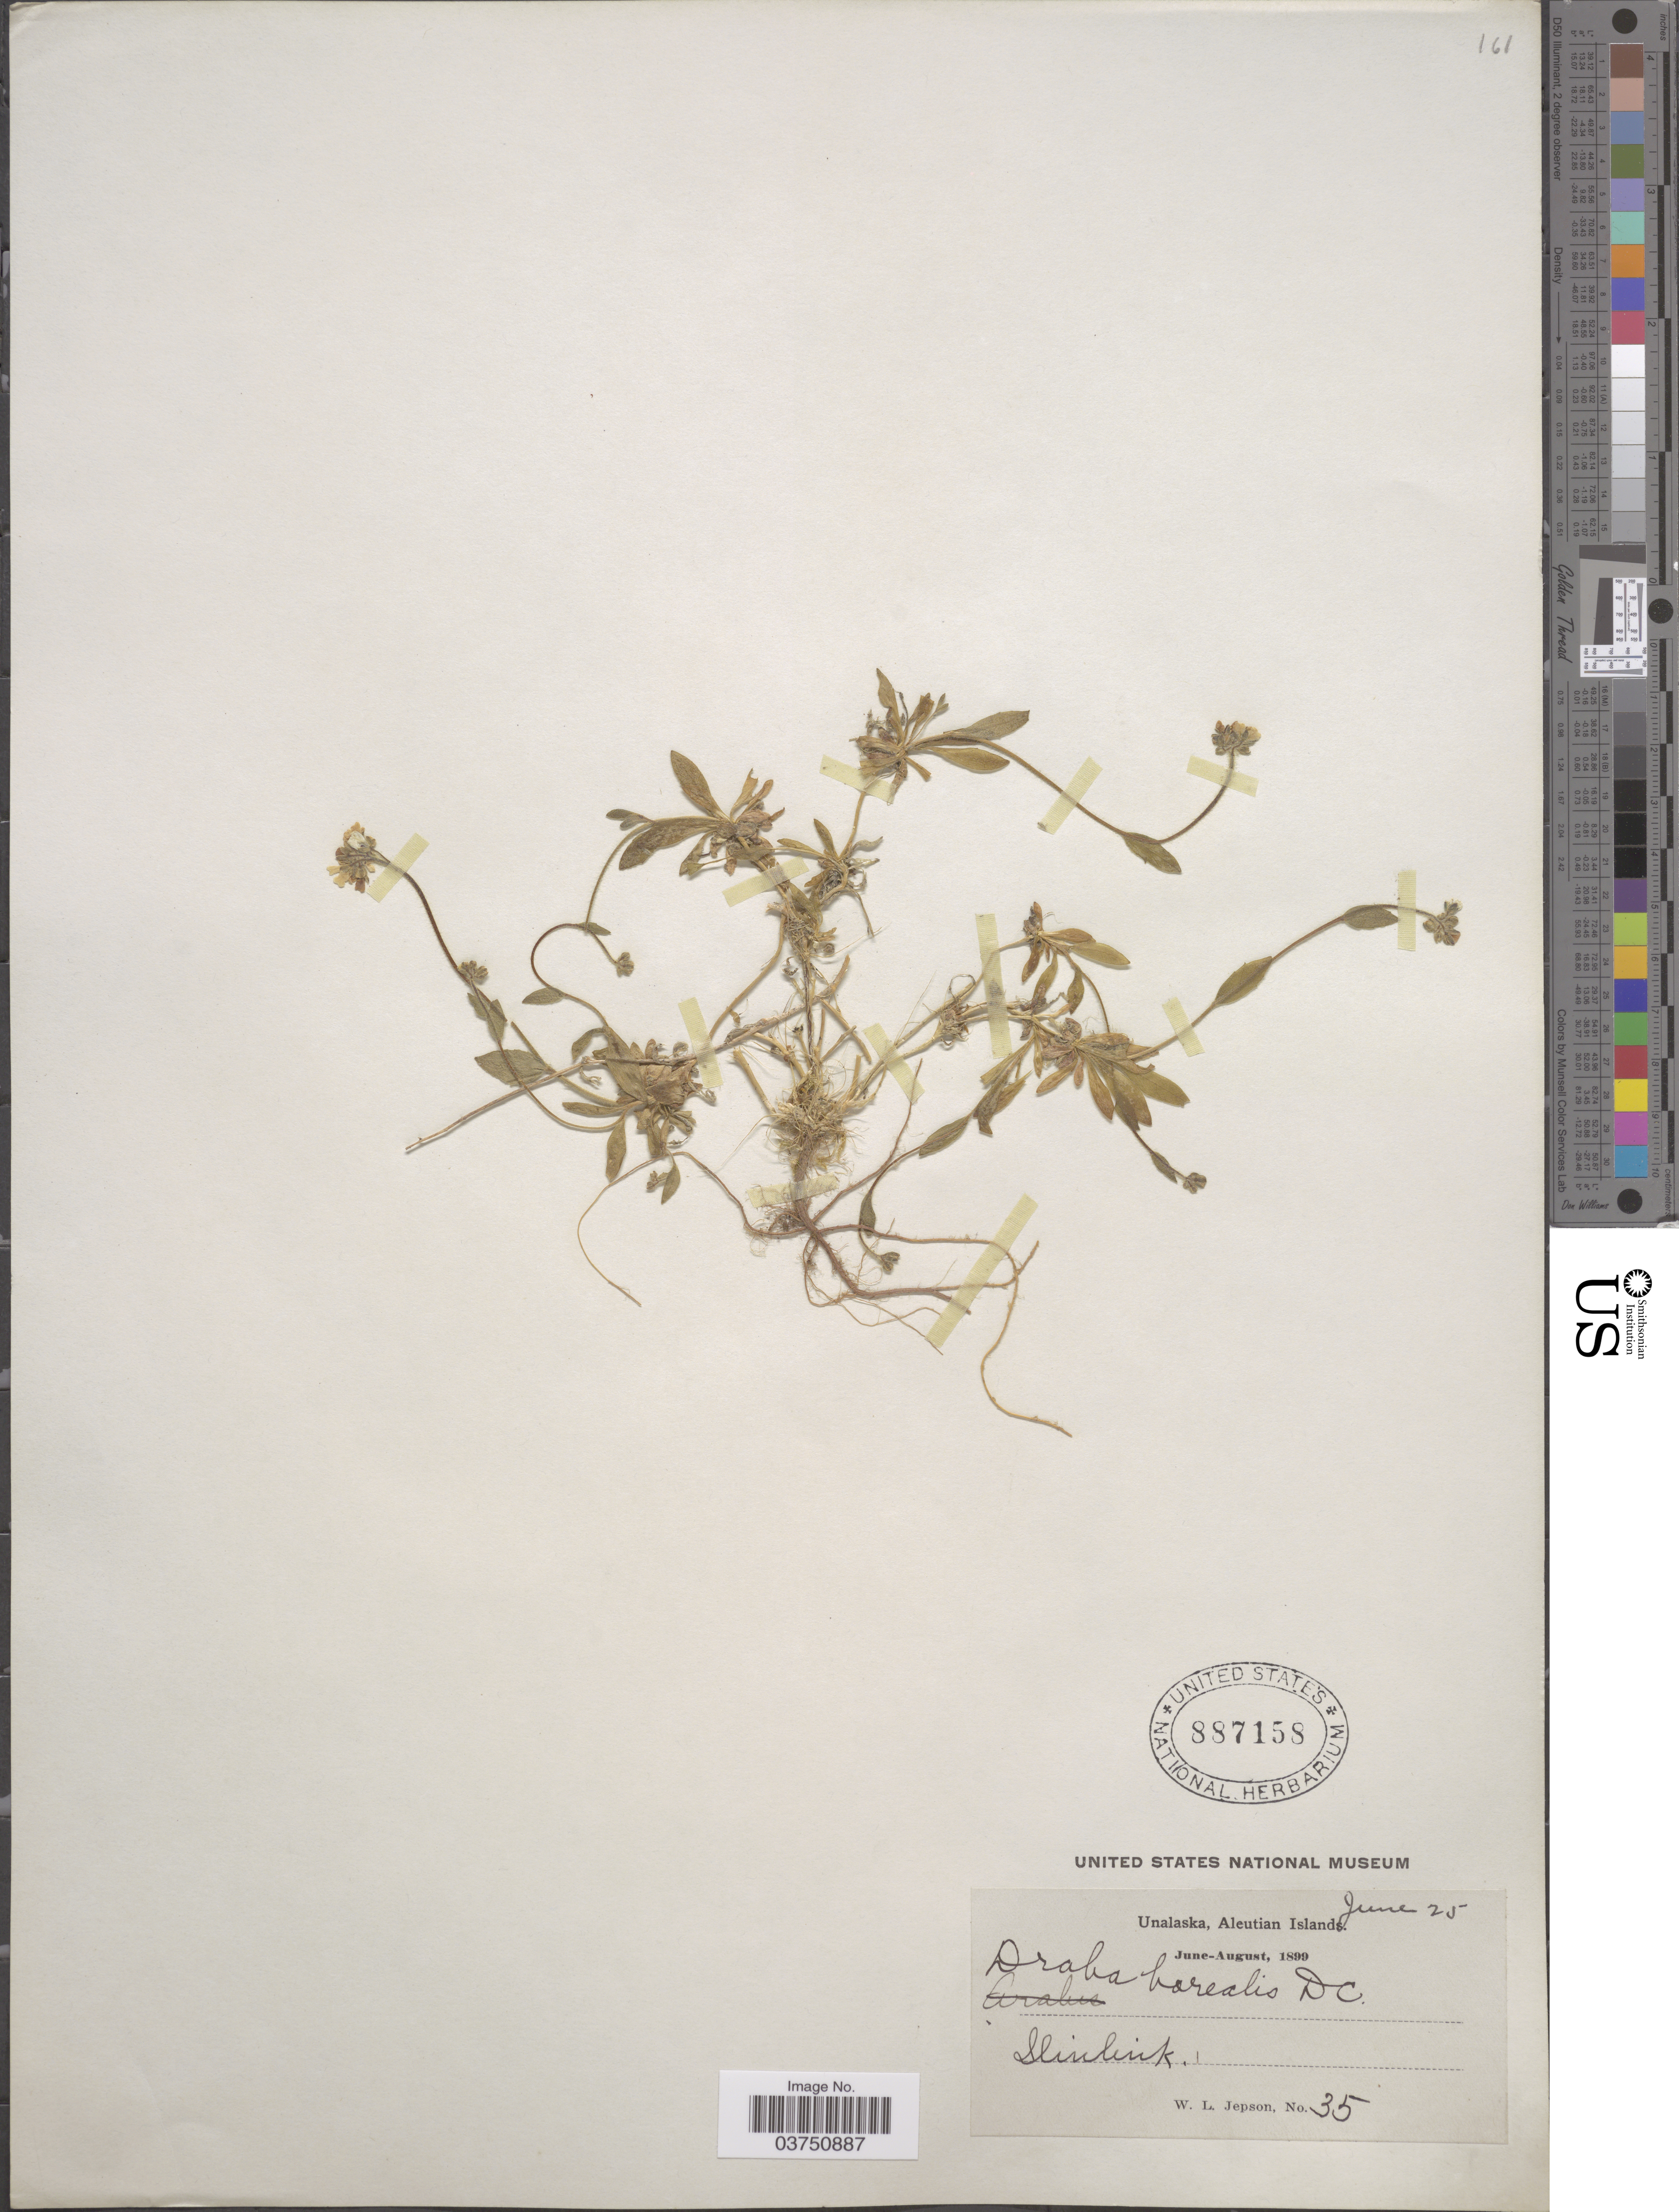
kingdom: Plantae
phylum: Tracheophyta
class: Magnoliopsida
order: Brassicales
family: Brassicaceae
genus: Draba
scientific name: Draba borealis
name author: DC.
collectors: W. L. Jepson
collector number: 35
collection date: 1899-06-25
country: United States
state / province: Alaska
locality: Unalaska, Aleutian Islands. Iliuliuk.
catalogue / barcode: US 887158